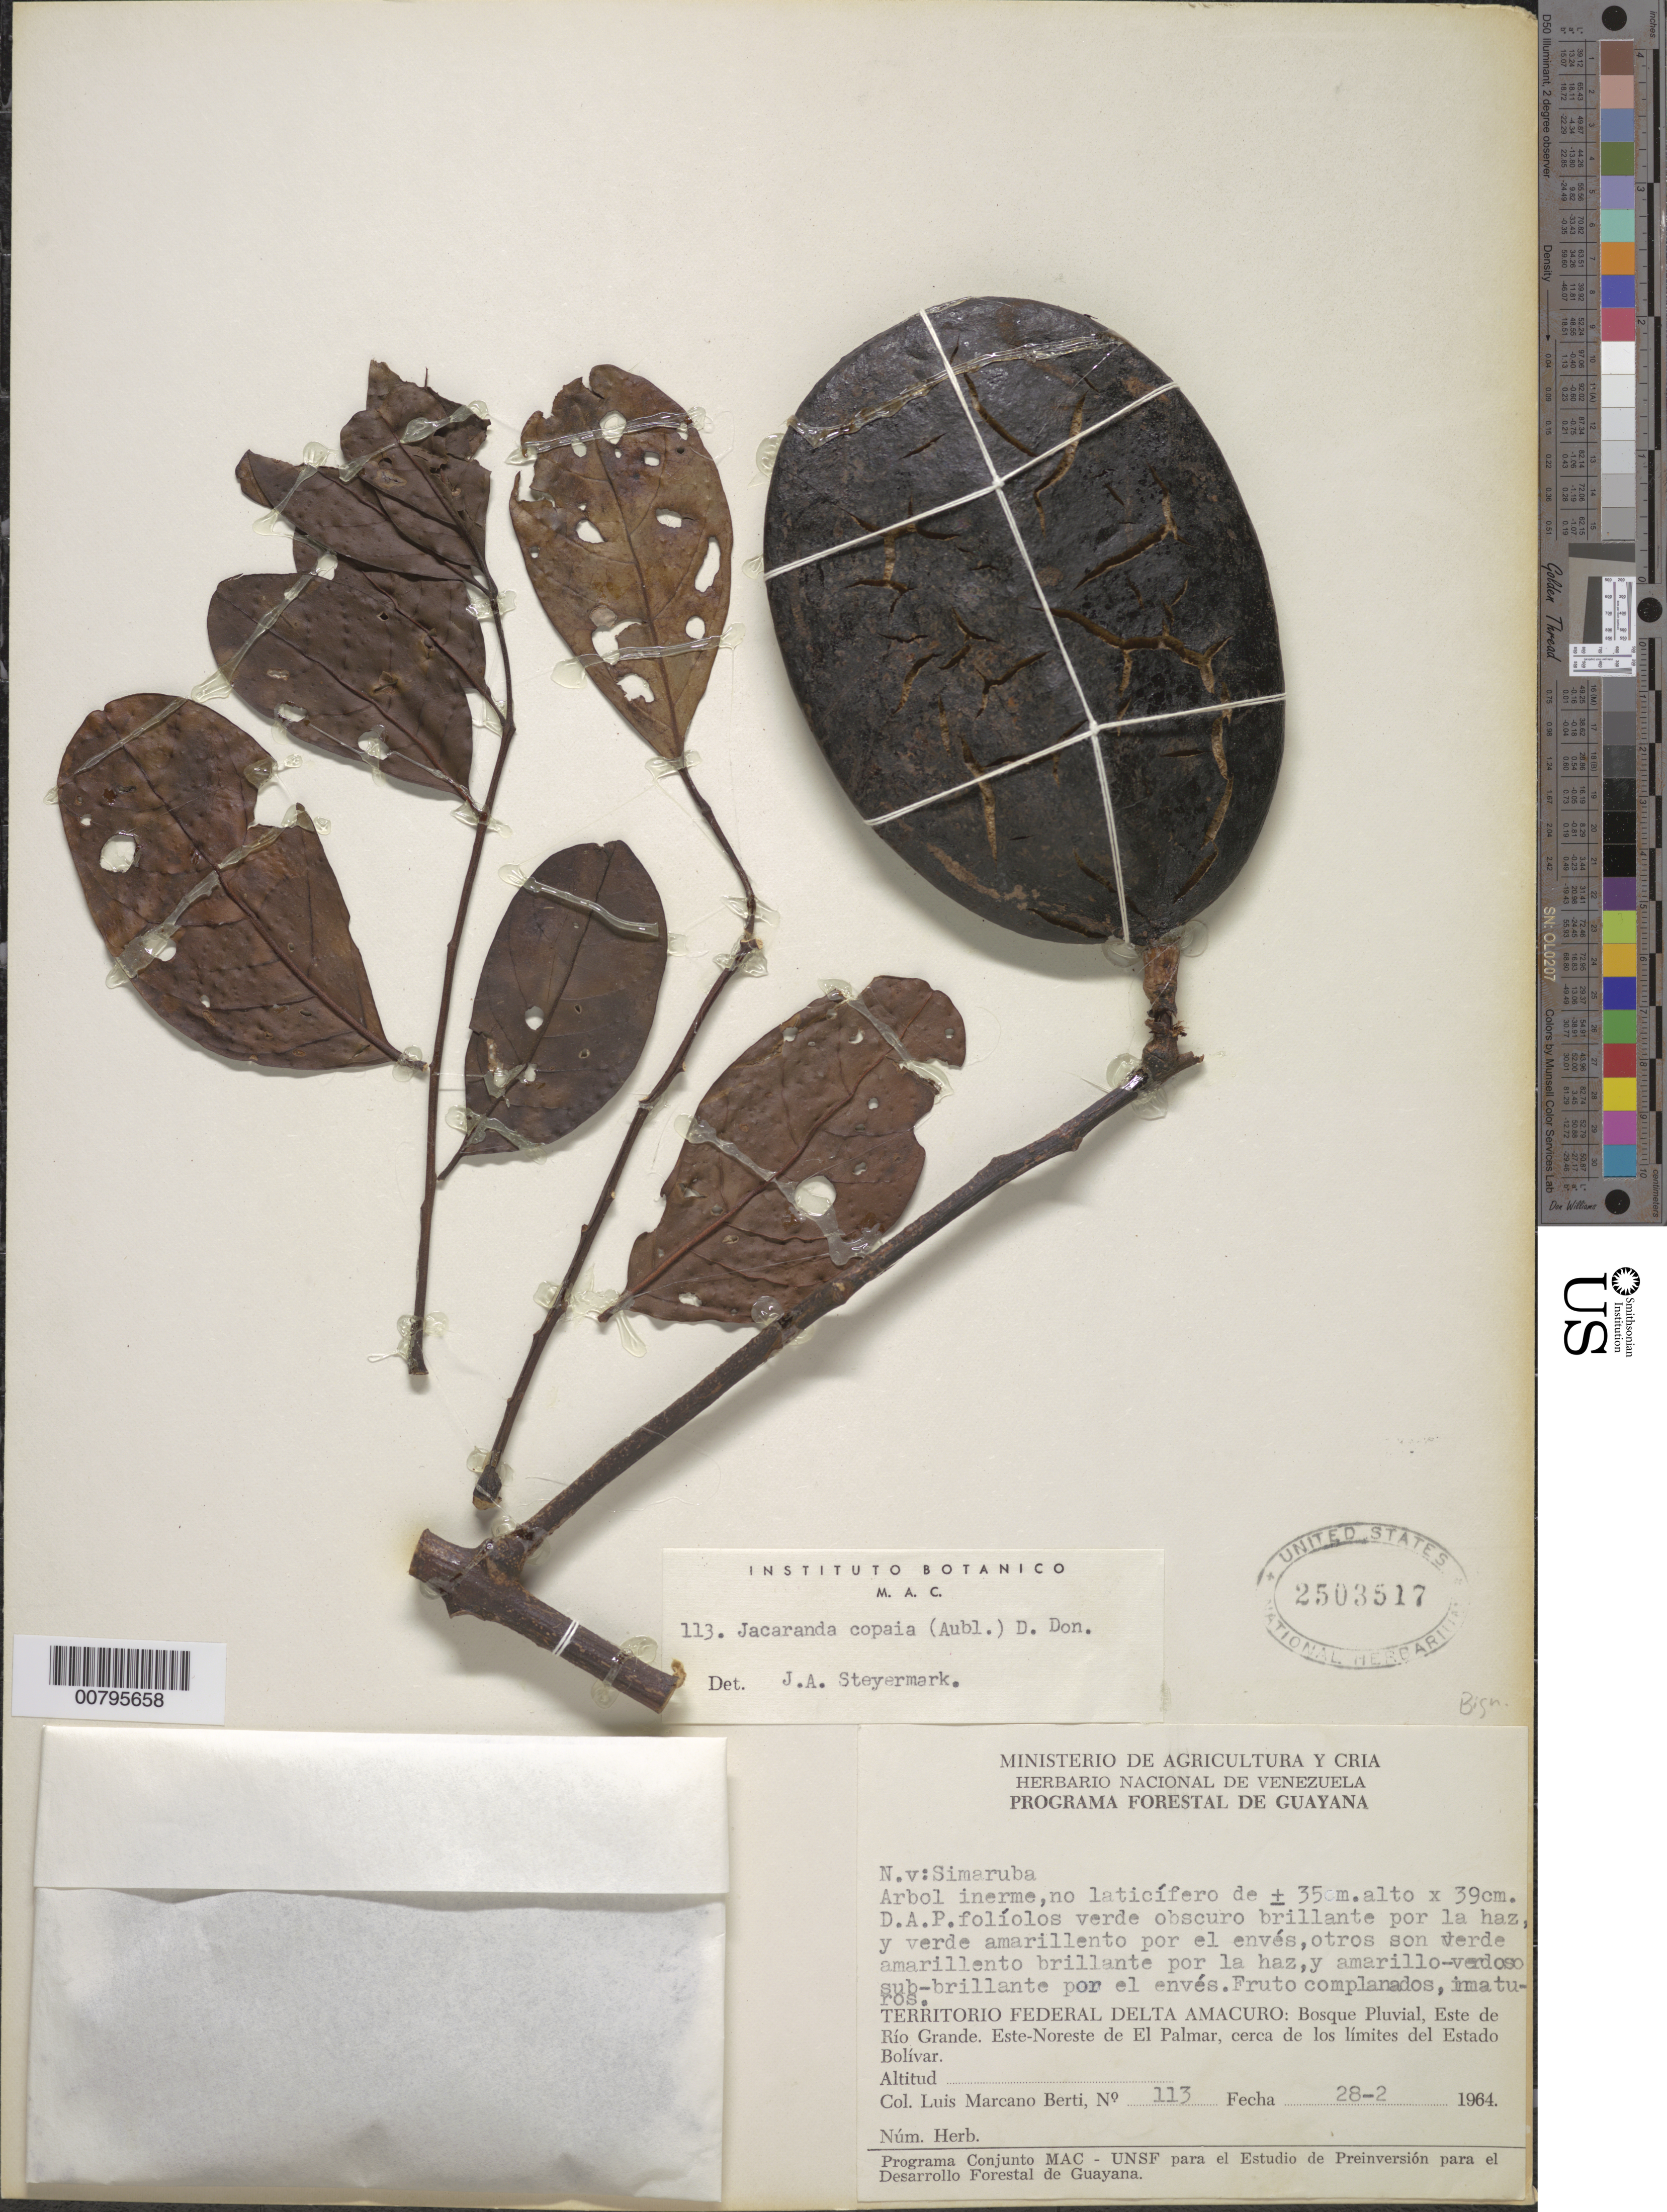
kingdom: Plantae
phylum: Tracheophyta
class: Magnoliopsida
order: Lamiales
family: Bignoniaceae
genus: Jacaranda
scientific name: Jacaranda copaia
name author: (Aubl.) D. Don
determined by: Steyermark, Julian A., (VEN)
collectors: L. Marcano-Berti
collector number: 113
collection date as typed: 28-Feb-64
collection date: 1964-02-28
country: Venezuela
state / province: Delta Amacuro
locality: Este de Río Grande, ENE de El Palmar, cerca de los limites del Estado Bolívar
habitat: Bosque pluvial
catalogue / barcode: US 2503517